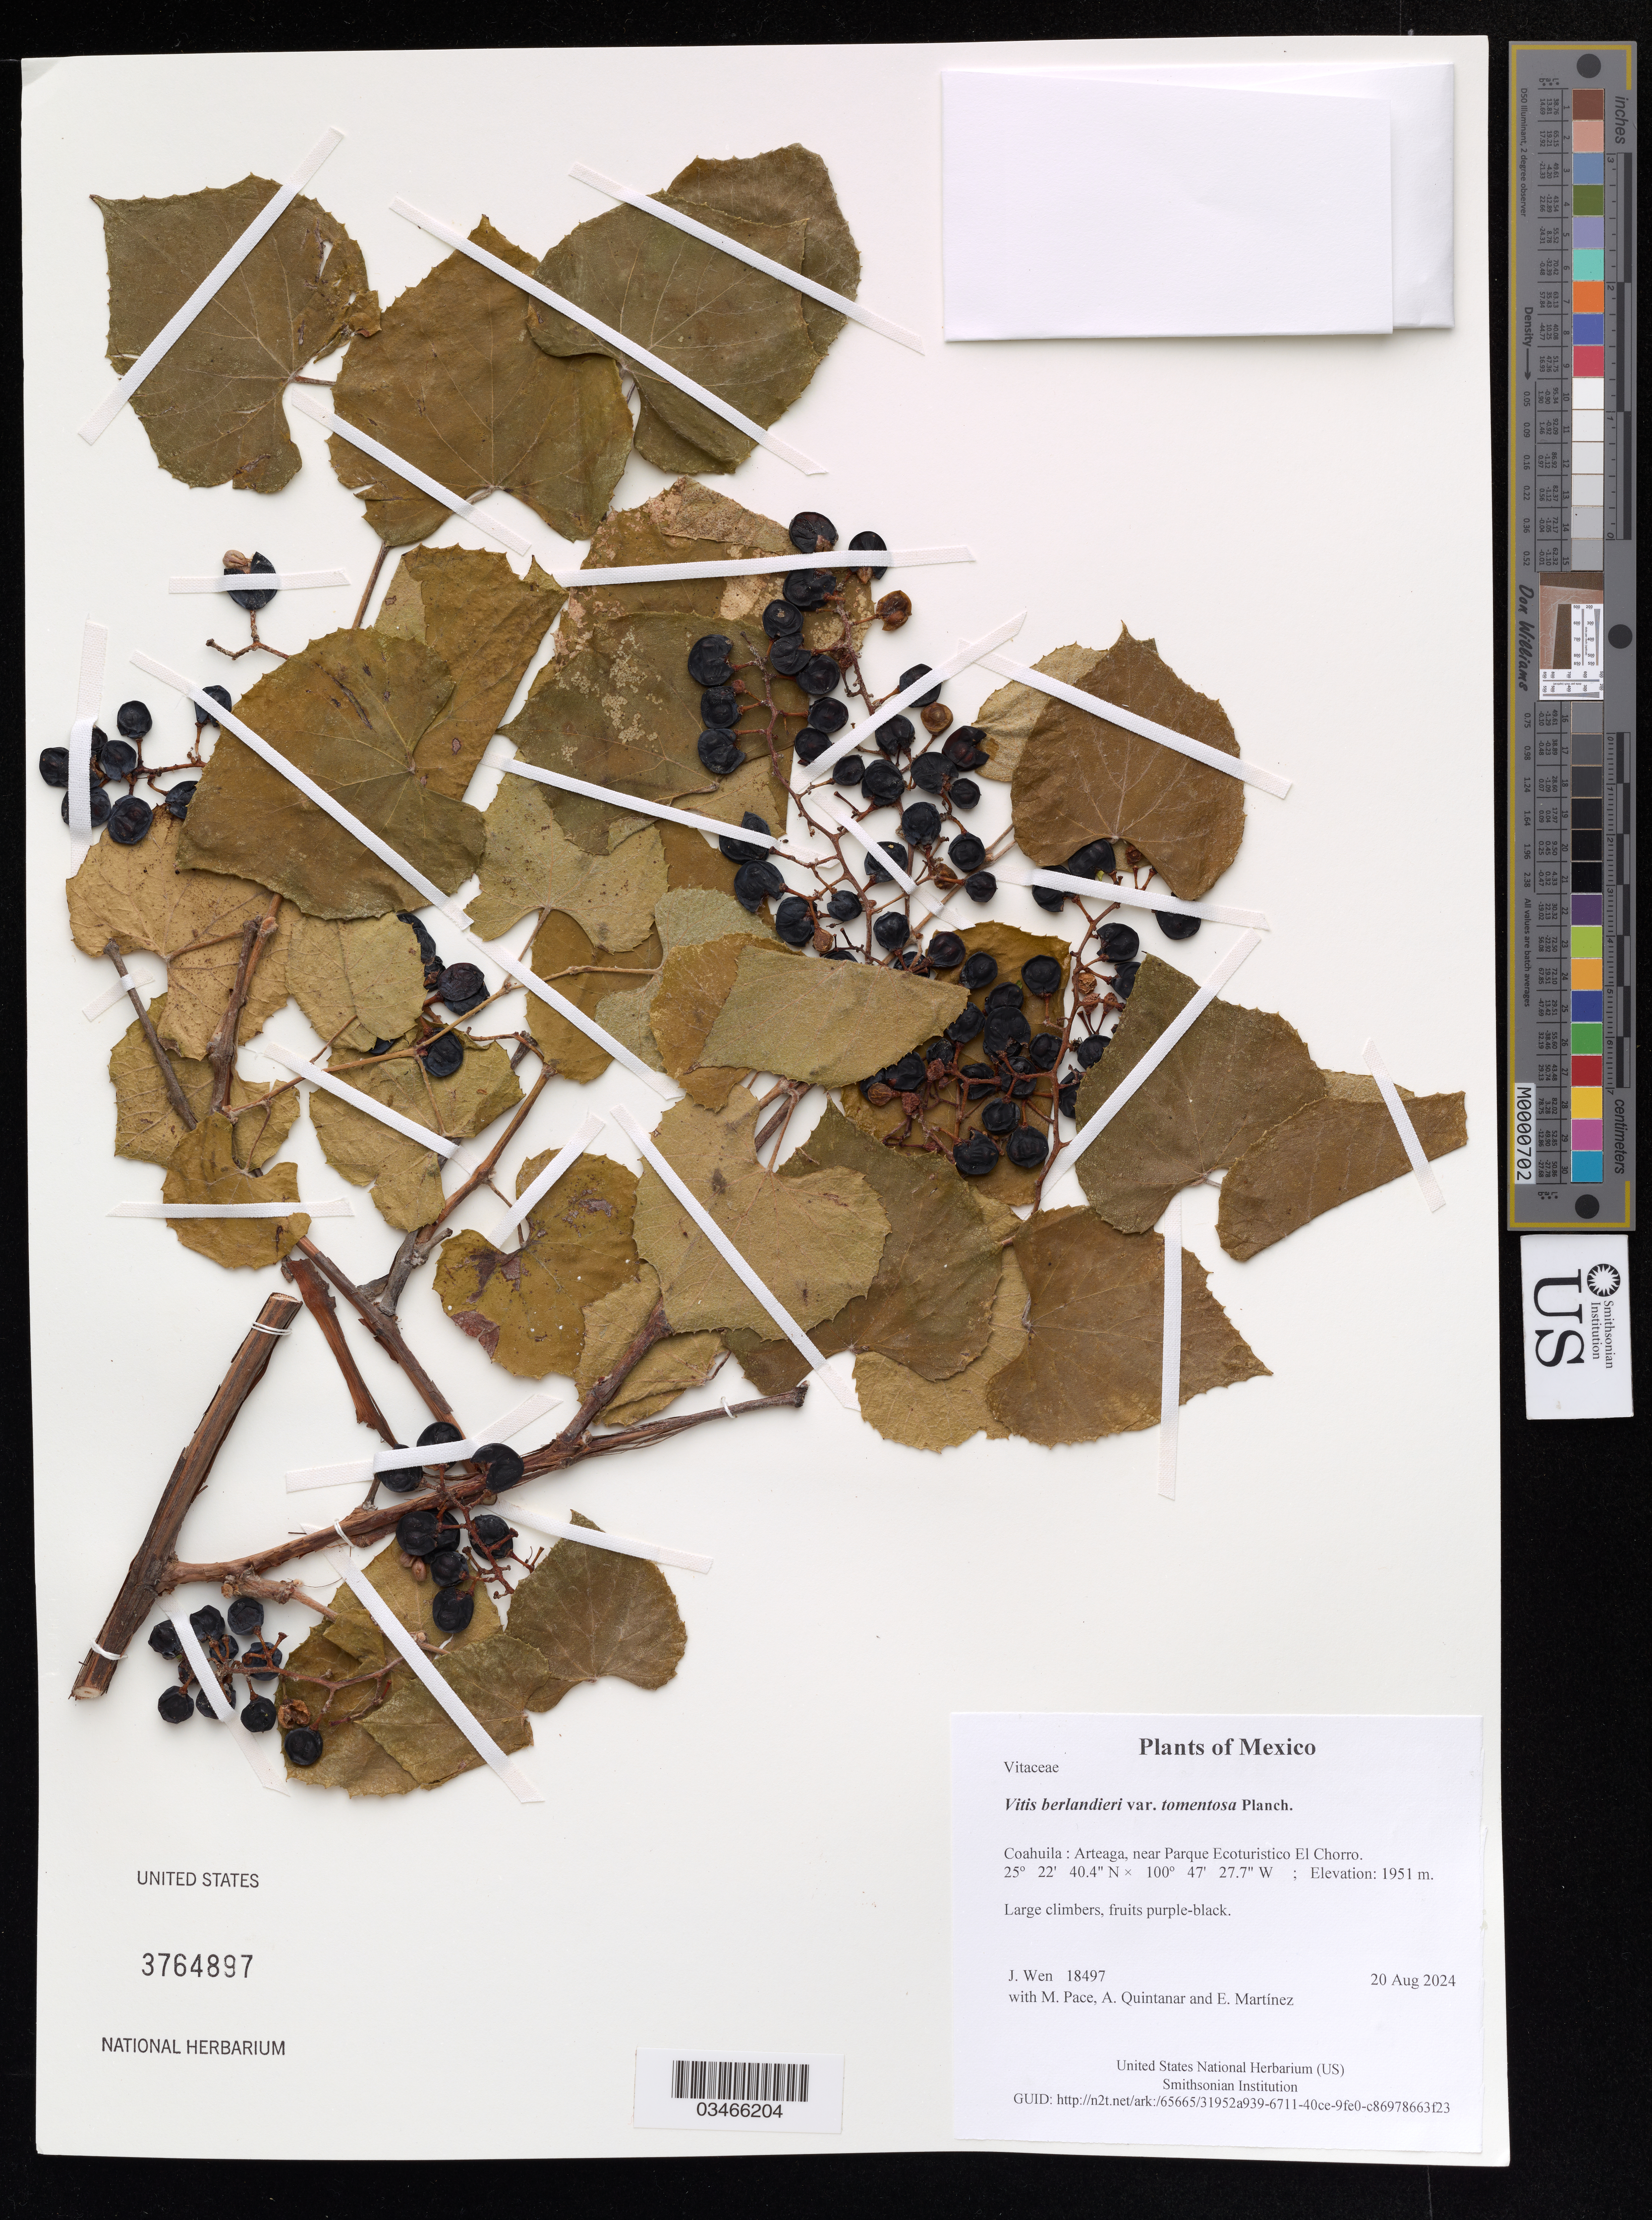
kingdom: Plantae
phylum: Tracheophyta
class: Magnoliopsida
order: Vitales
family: Vitaceae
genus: Vitis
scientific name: Vitis berlandieri var. tomentosa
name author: Planch.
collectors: J. Wen, M. Pace, A. Quintanar & E. Martinez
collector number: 18497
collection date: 2024-08-20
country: Mexico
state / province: Coahuila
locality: Arteaga, near Parque Ecoturistico El Chorro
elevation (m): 1951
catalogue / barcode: US 3764897